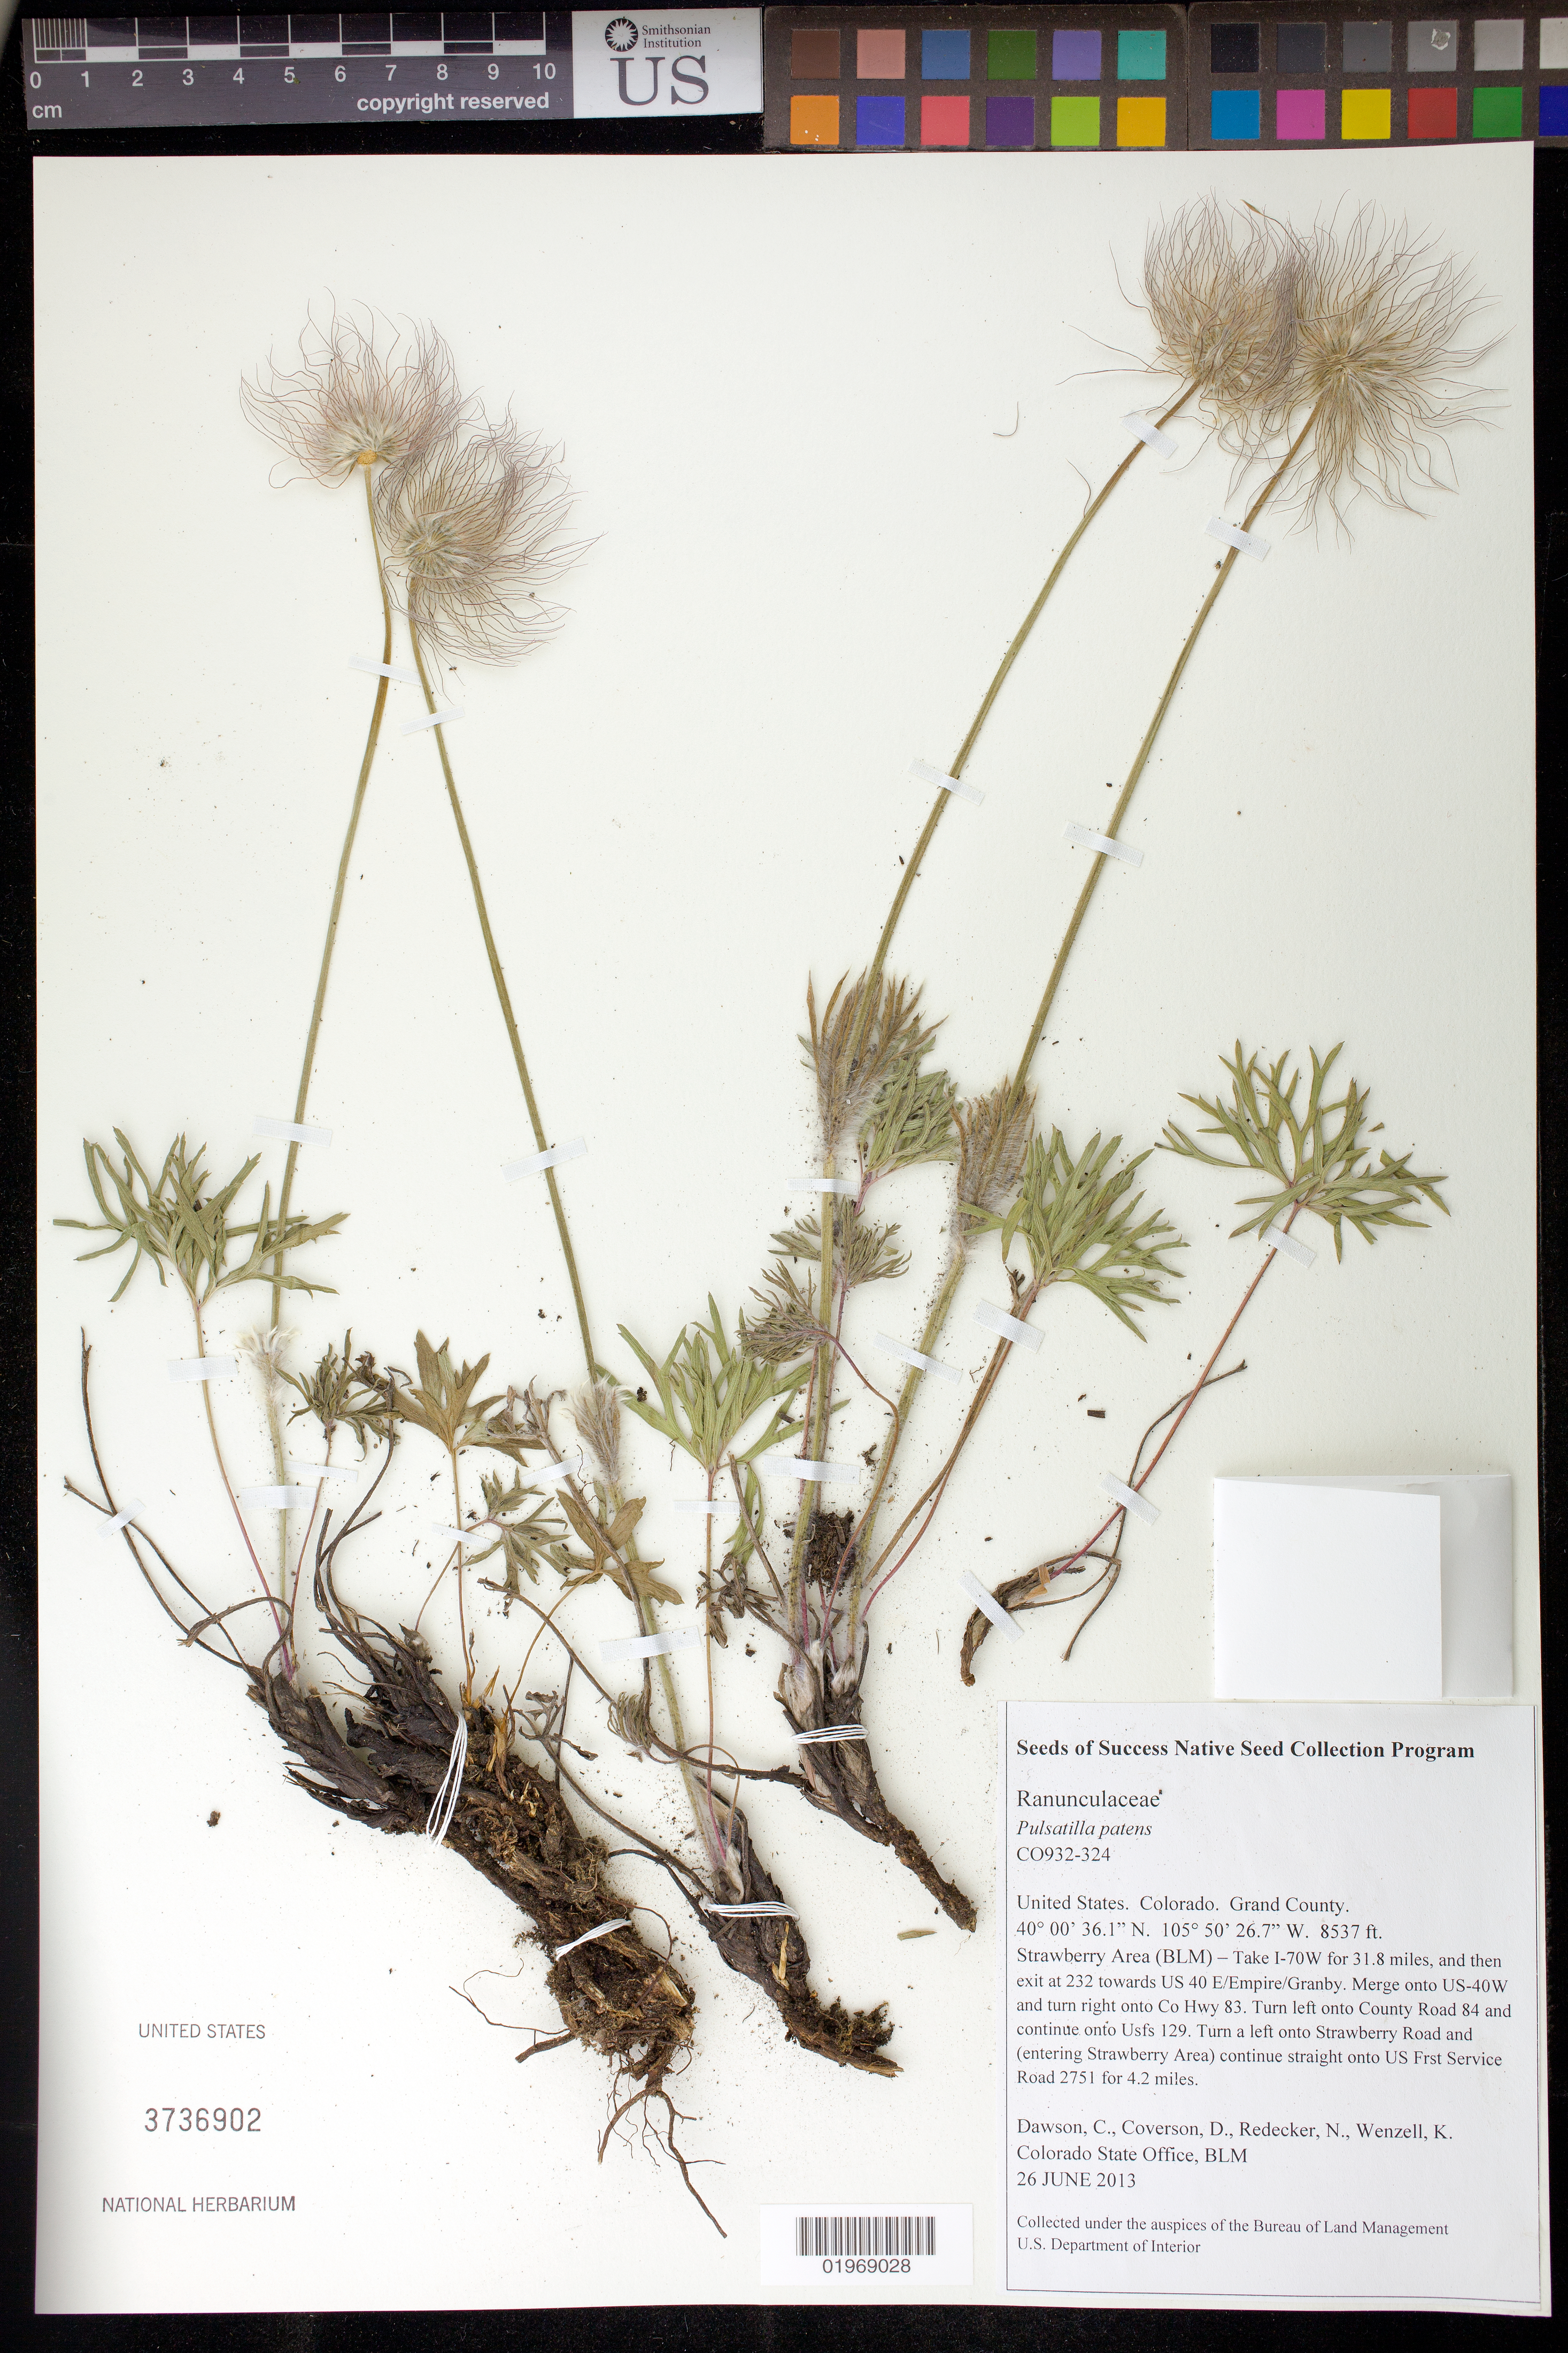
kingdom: Plantae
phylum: Tracheophyta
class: Magnoliopsida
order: Ranunculales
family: Ranunculaceae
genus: Pulsatilla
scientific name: Pulsatilla patens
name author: (L.) Mill.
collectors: C. Dawson, N. Redecker & K. Wenzell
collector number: CO932-324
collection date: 2013-06-26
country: United States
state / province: Colorado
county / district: Grand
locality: Strawberry Area (BLM), 4.2 miles on US Frst Service Road 2751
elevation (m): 2602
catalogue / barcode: US 3736902